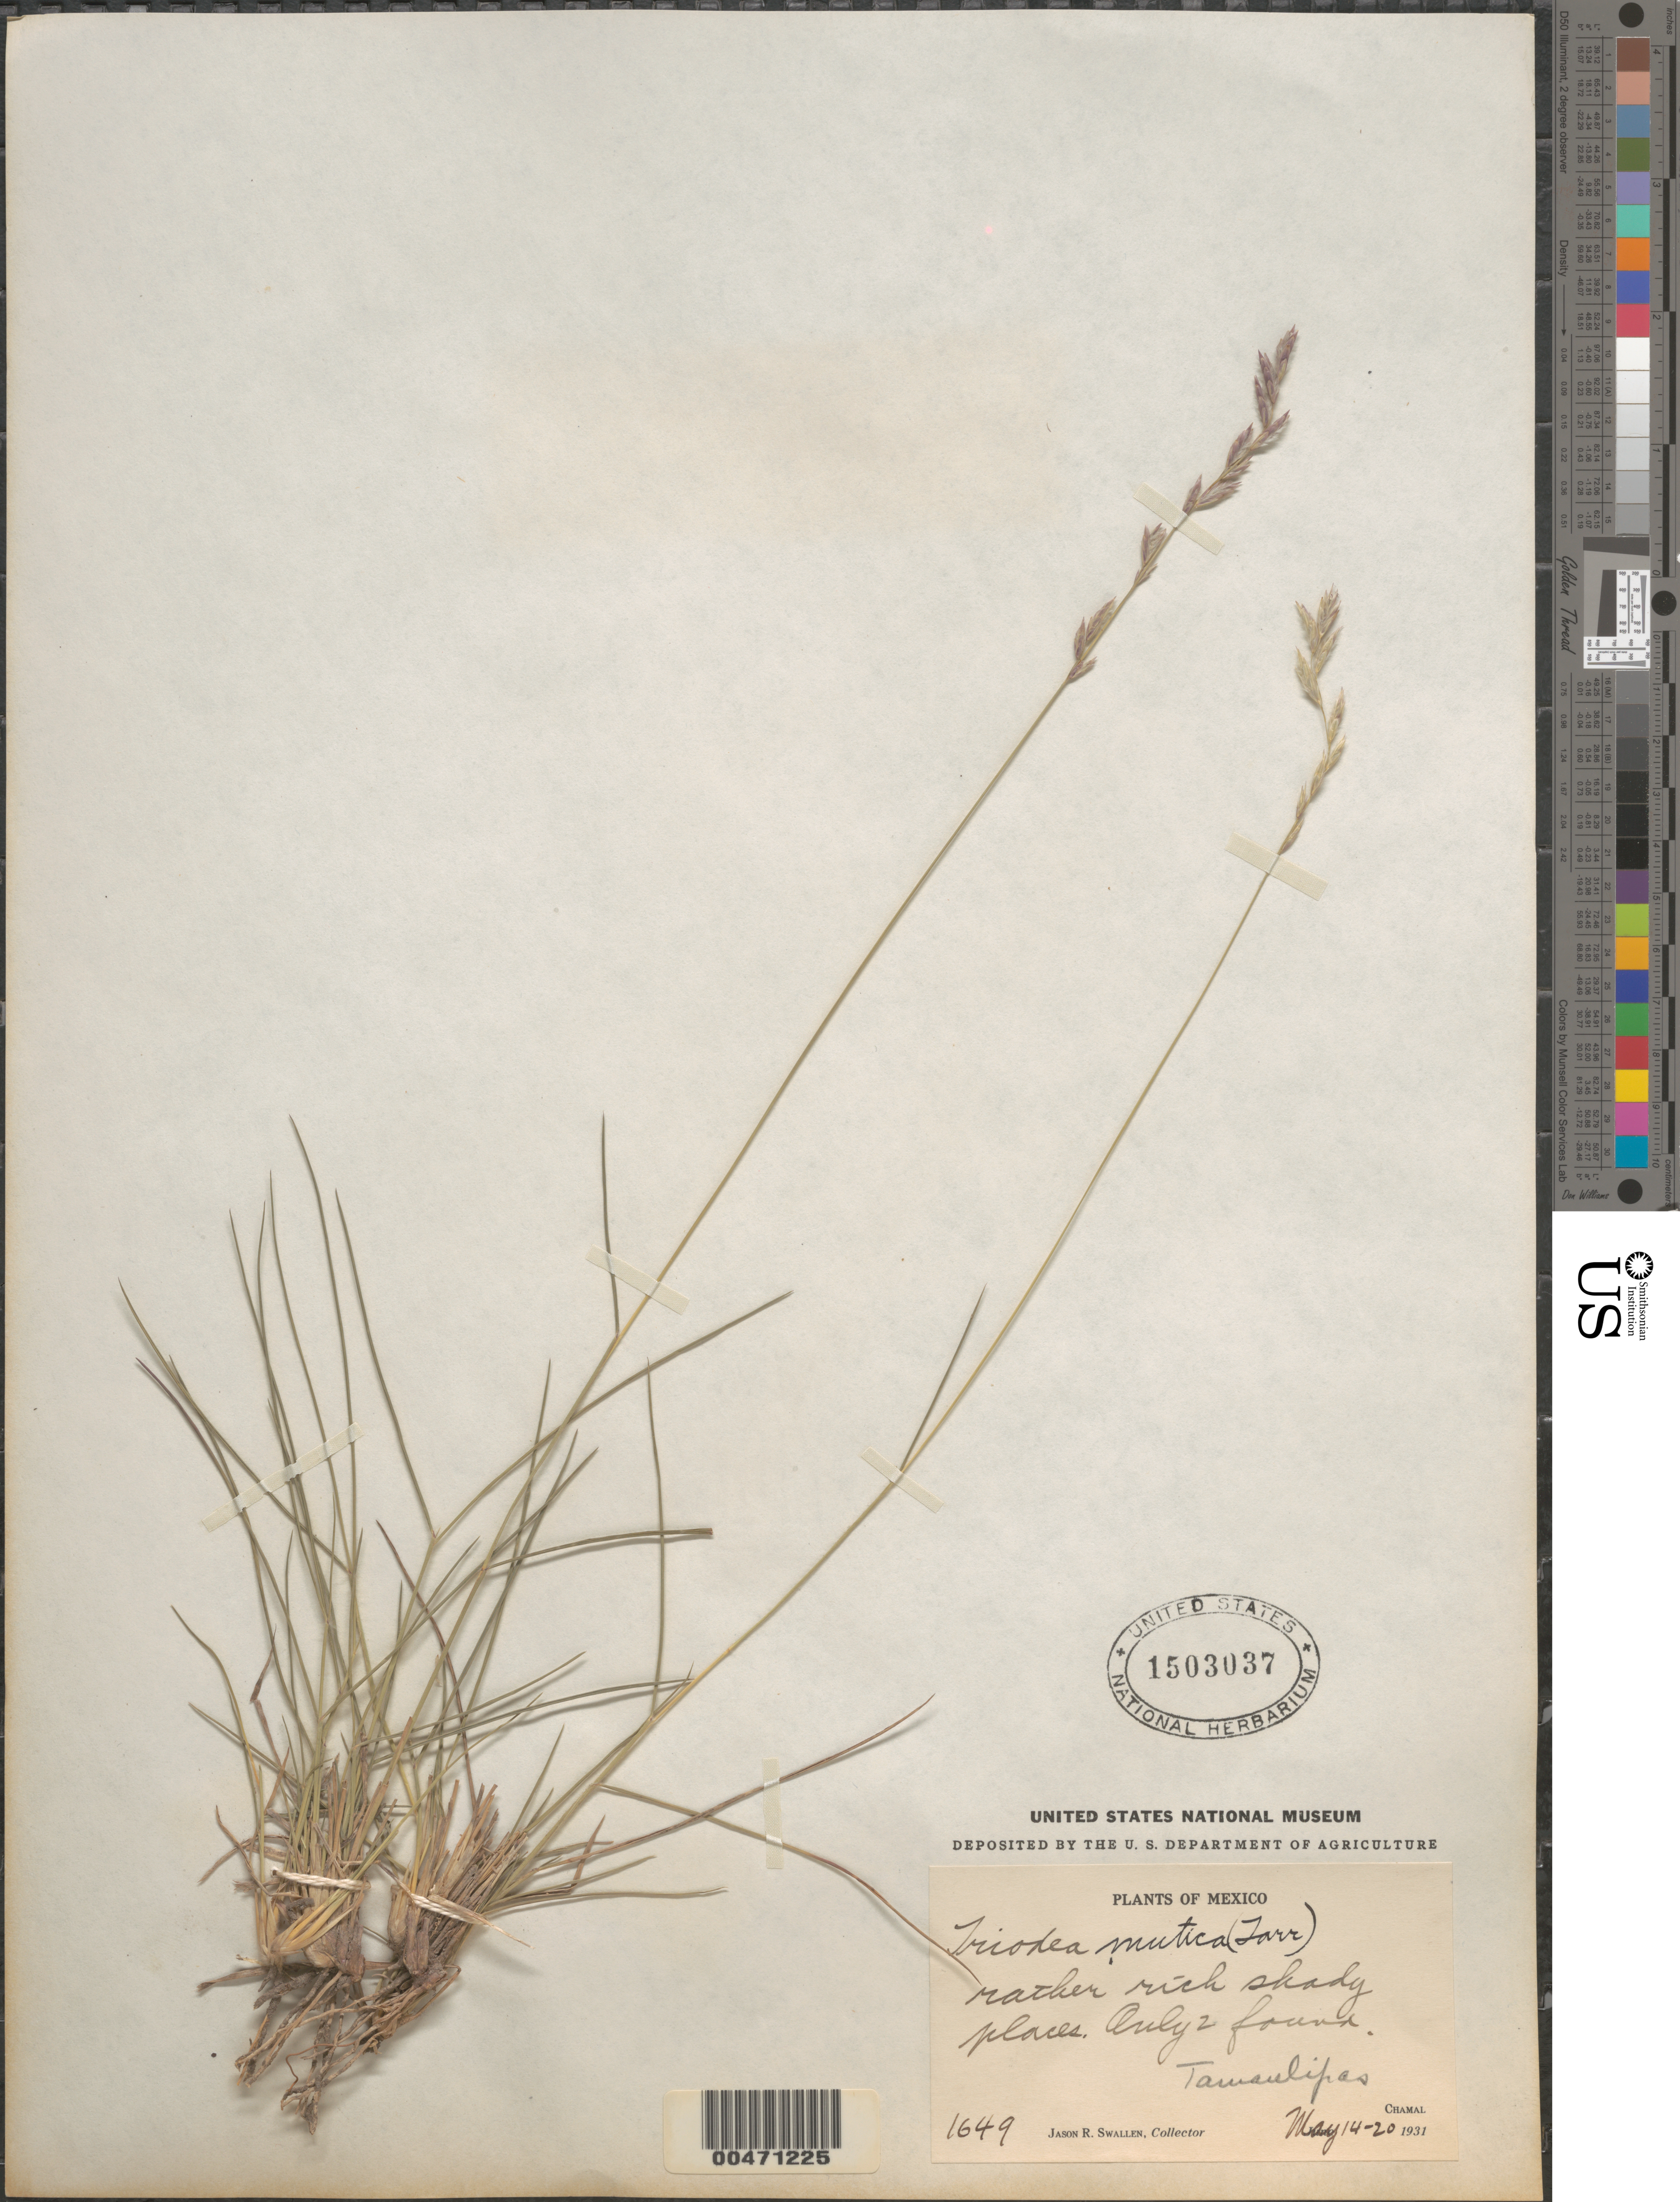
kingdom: Plantae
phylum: Tracheophyta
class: Liliopsida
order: Poales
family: Poaceae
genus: Tridens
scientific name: Tridens muticus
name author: (Torr.) Nash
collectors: J. R. Swallen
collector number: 1649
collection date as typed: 14 May 1931 to 20 May 1931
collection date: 1931-05-14/1931-05-20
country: Mexico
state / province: Tamaulipas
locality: Chamal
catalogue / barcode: US 1503037